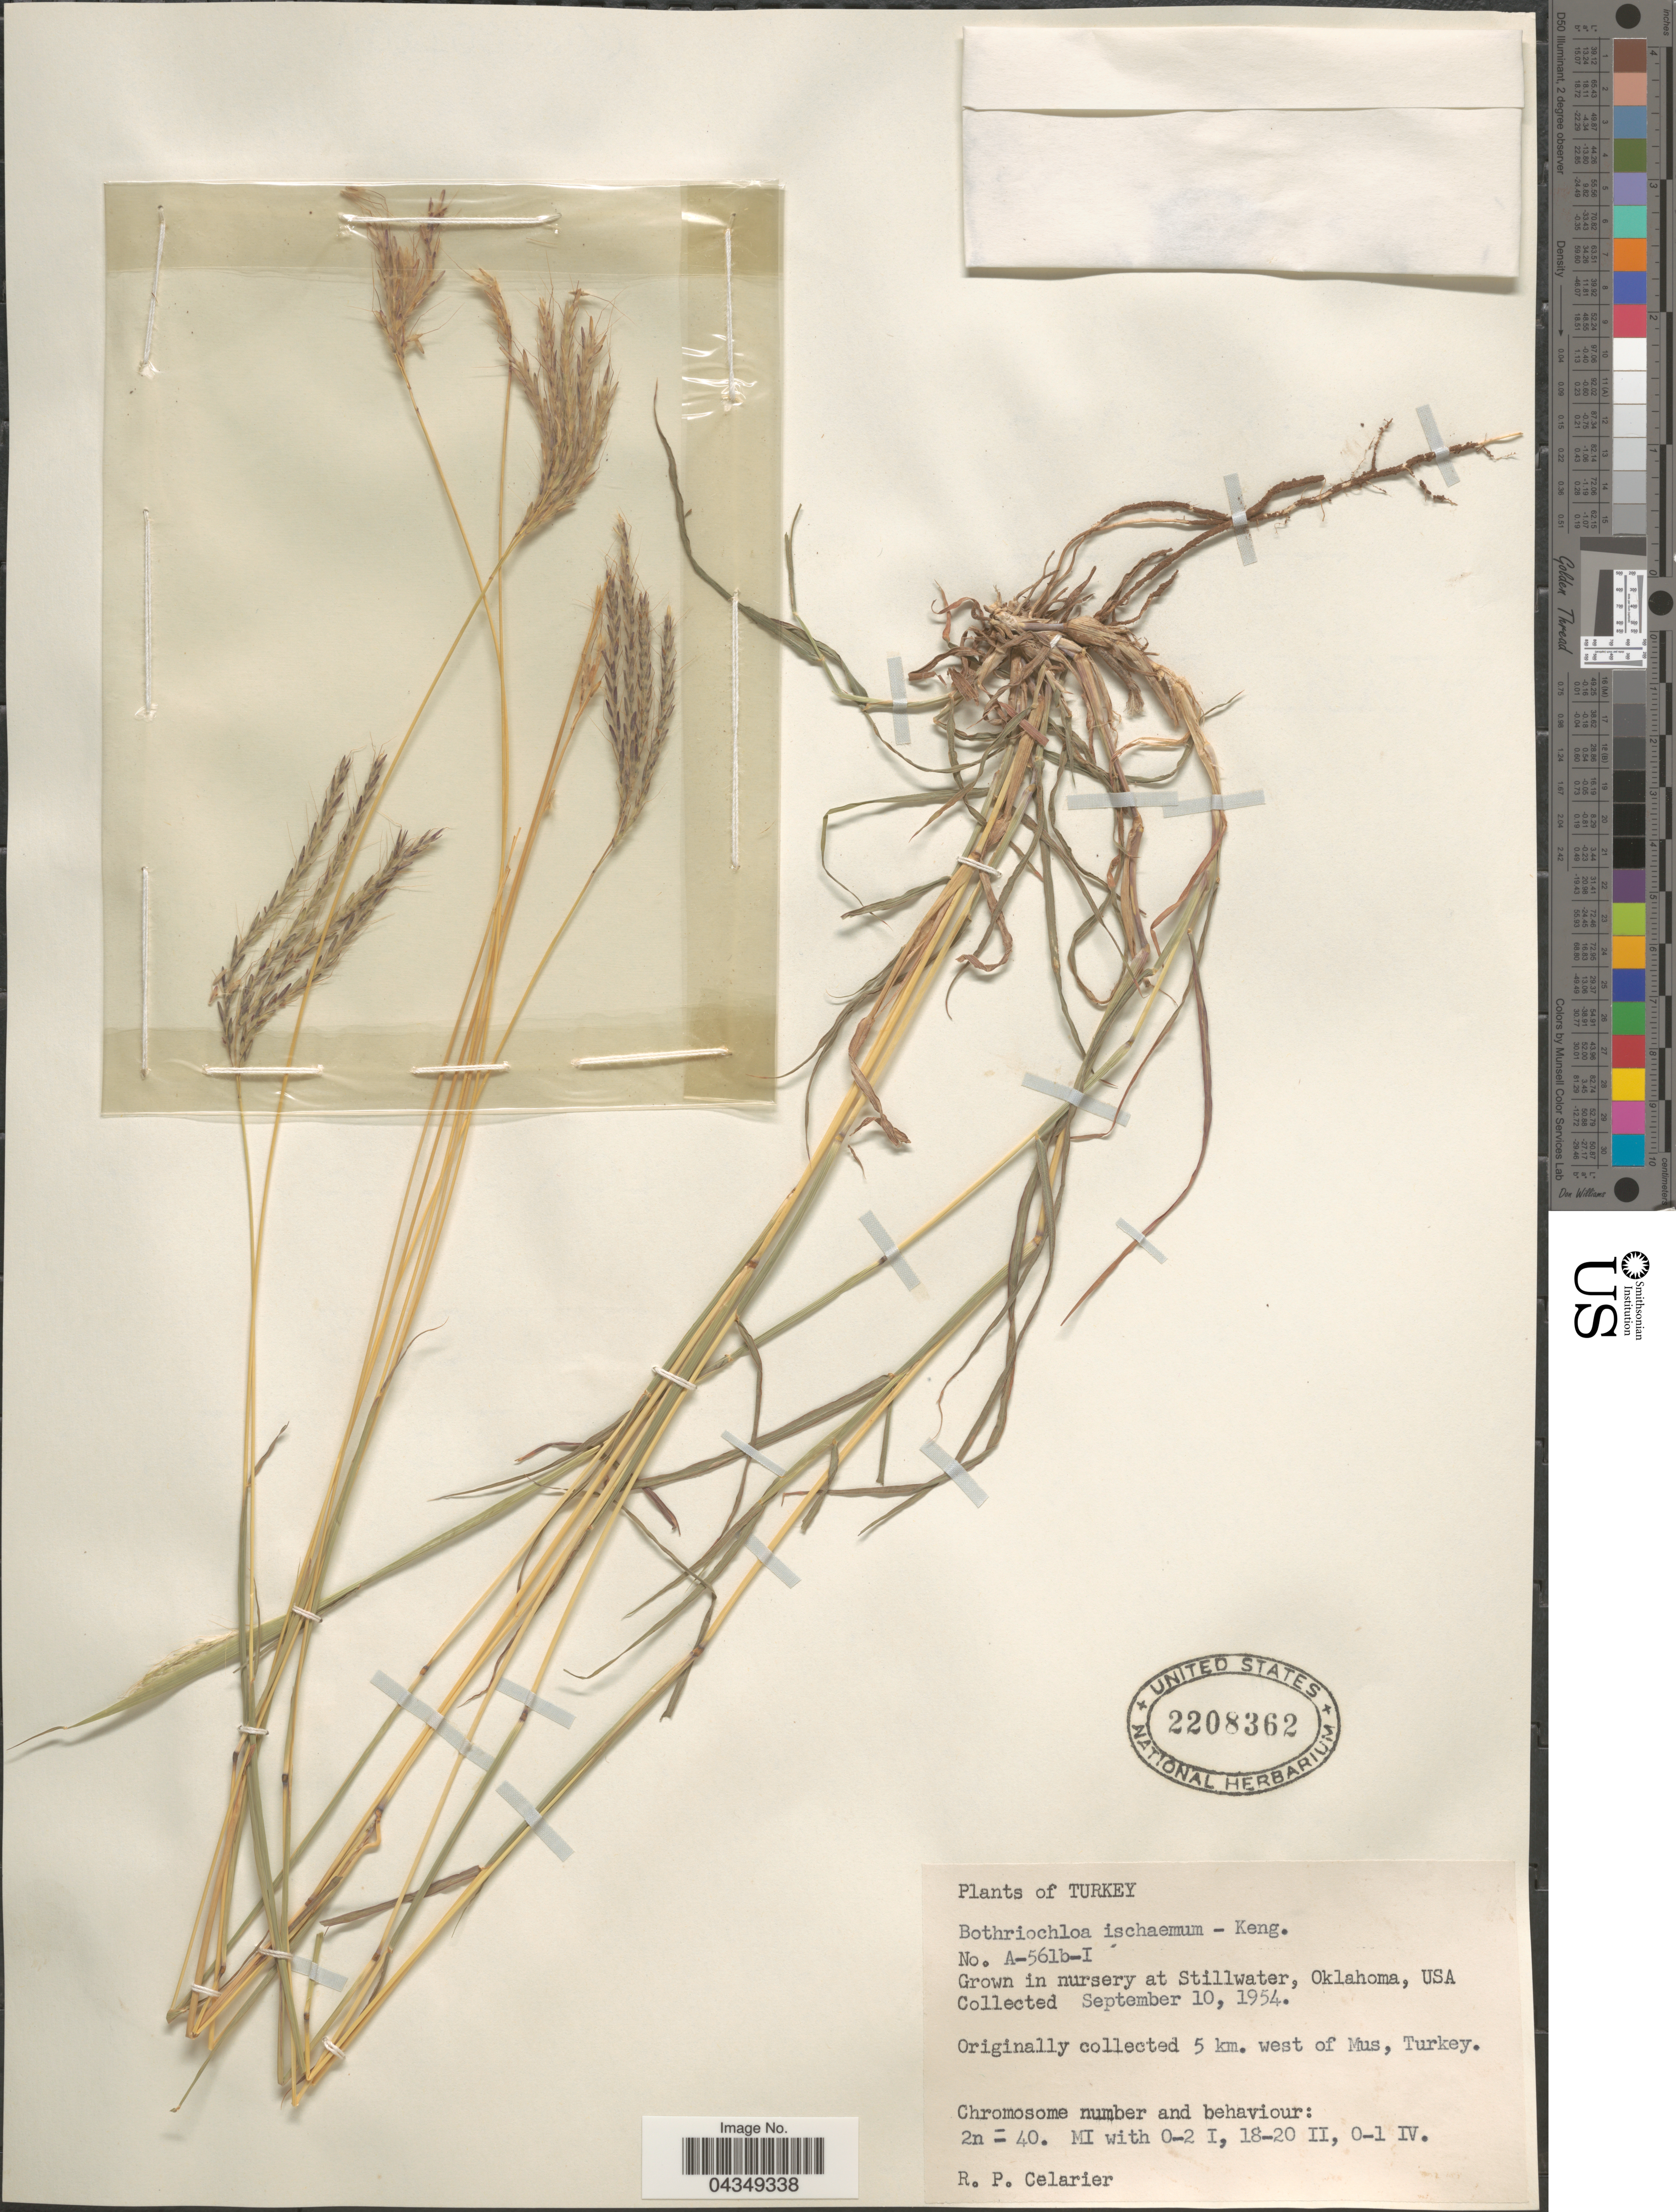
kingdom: Plantae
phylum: Tracheophyta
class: Liliopsida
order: Poales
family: Poaceae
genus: Bothriochloa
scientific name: Bothriochloa ischaemum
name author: (L.) Keng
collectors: R. Celarier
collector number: A-561b-I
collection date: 1954-09-10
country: United States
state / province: Oklahoma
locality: Grown in nursery at Stillwater.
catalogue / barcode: US 2208362